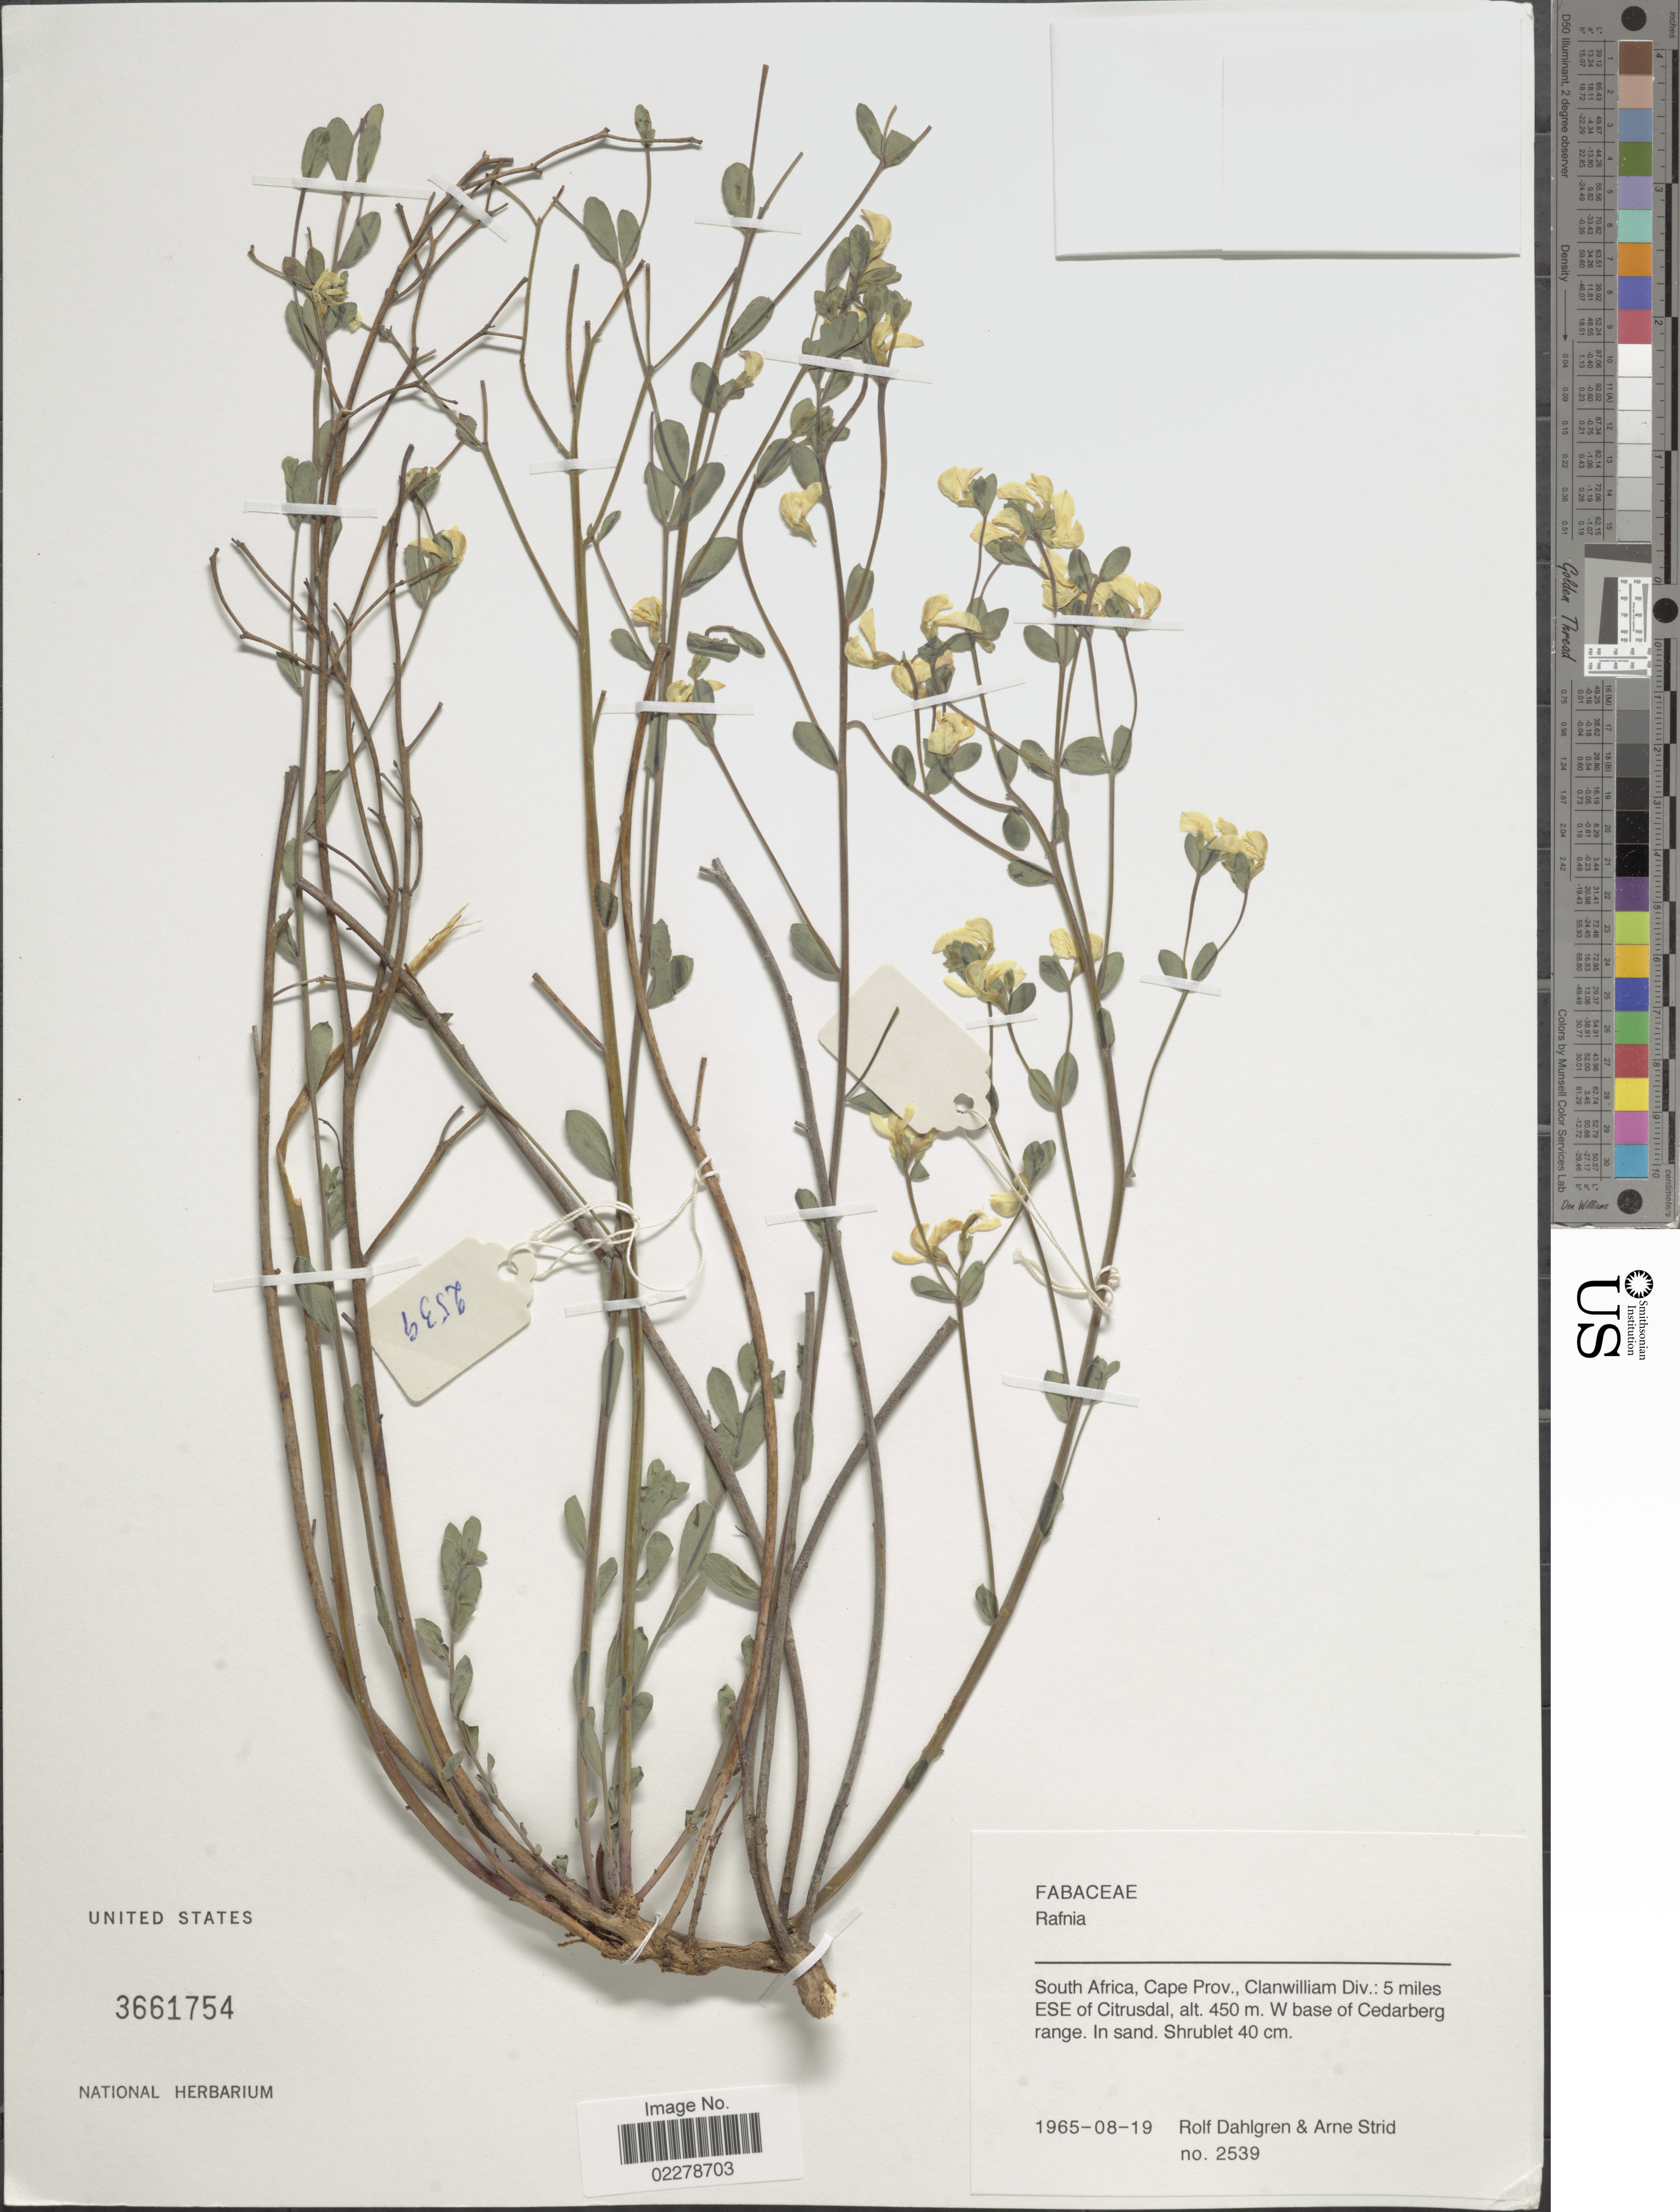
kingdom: Plantae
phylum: Tracheophyta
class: Magnoliopsida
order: Fabales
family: Fabaceae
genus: Rafnia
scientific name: Rafnia sp.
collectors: R. Dahlgren & A. Strid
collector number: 2539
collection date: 1965-08-19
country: South Africa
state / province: Western Cape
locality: Cape prov. , Clanwilliam Div, : 5 miles ESE of Citrusdal. W base of Cedarberg range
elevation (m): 450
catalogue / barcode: US 3661754